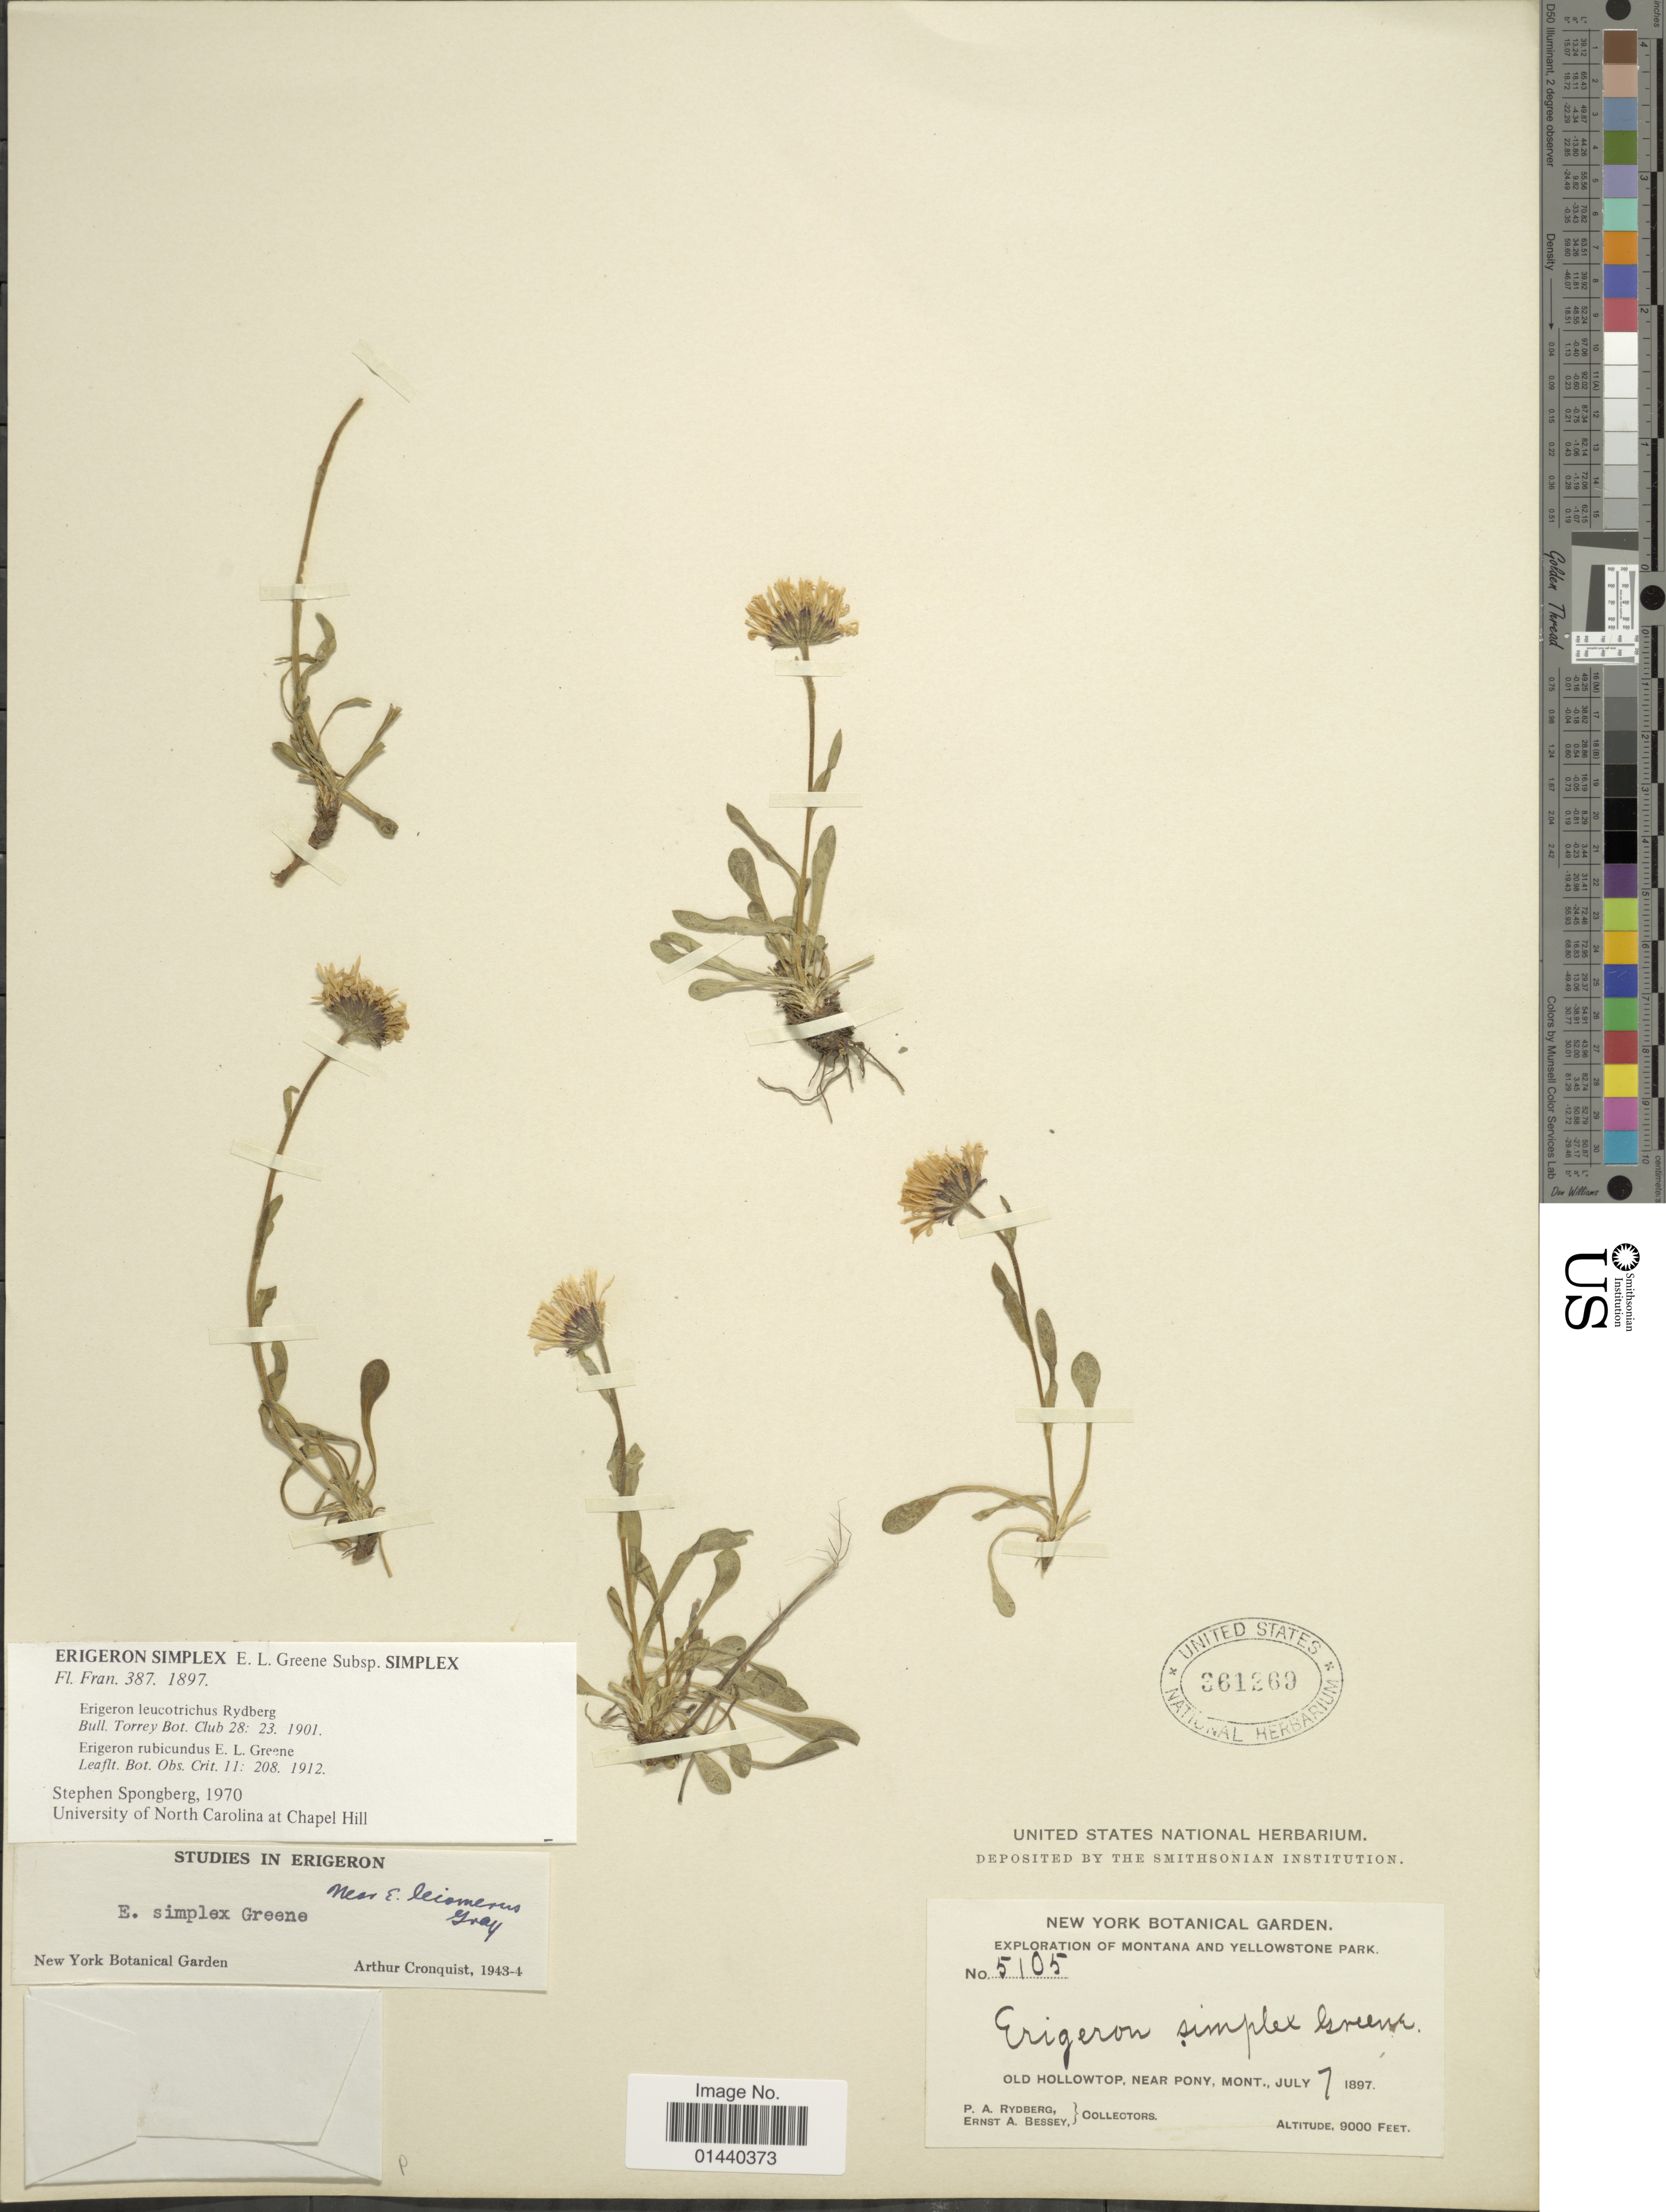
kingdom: Plantae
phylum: Tracheophyta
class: Magnoliopsida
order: Asterales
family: Asteraceae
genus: Erigeron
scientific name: Erigeron simplex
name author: Greene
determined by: Cronquist, A. J.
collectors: P. A. Rydberg & E. A. Bessey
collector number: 5105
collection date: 1897-07-07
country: United States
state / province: Montana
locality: Old Hollowtop, near Pony, Mont.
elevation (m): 2743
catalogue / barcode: US 361269